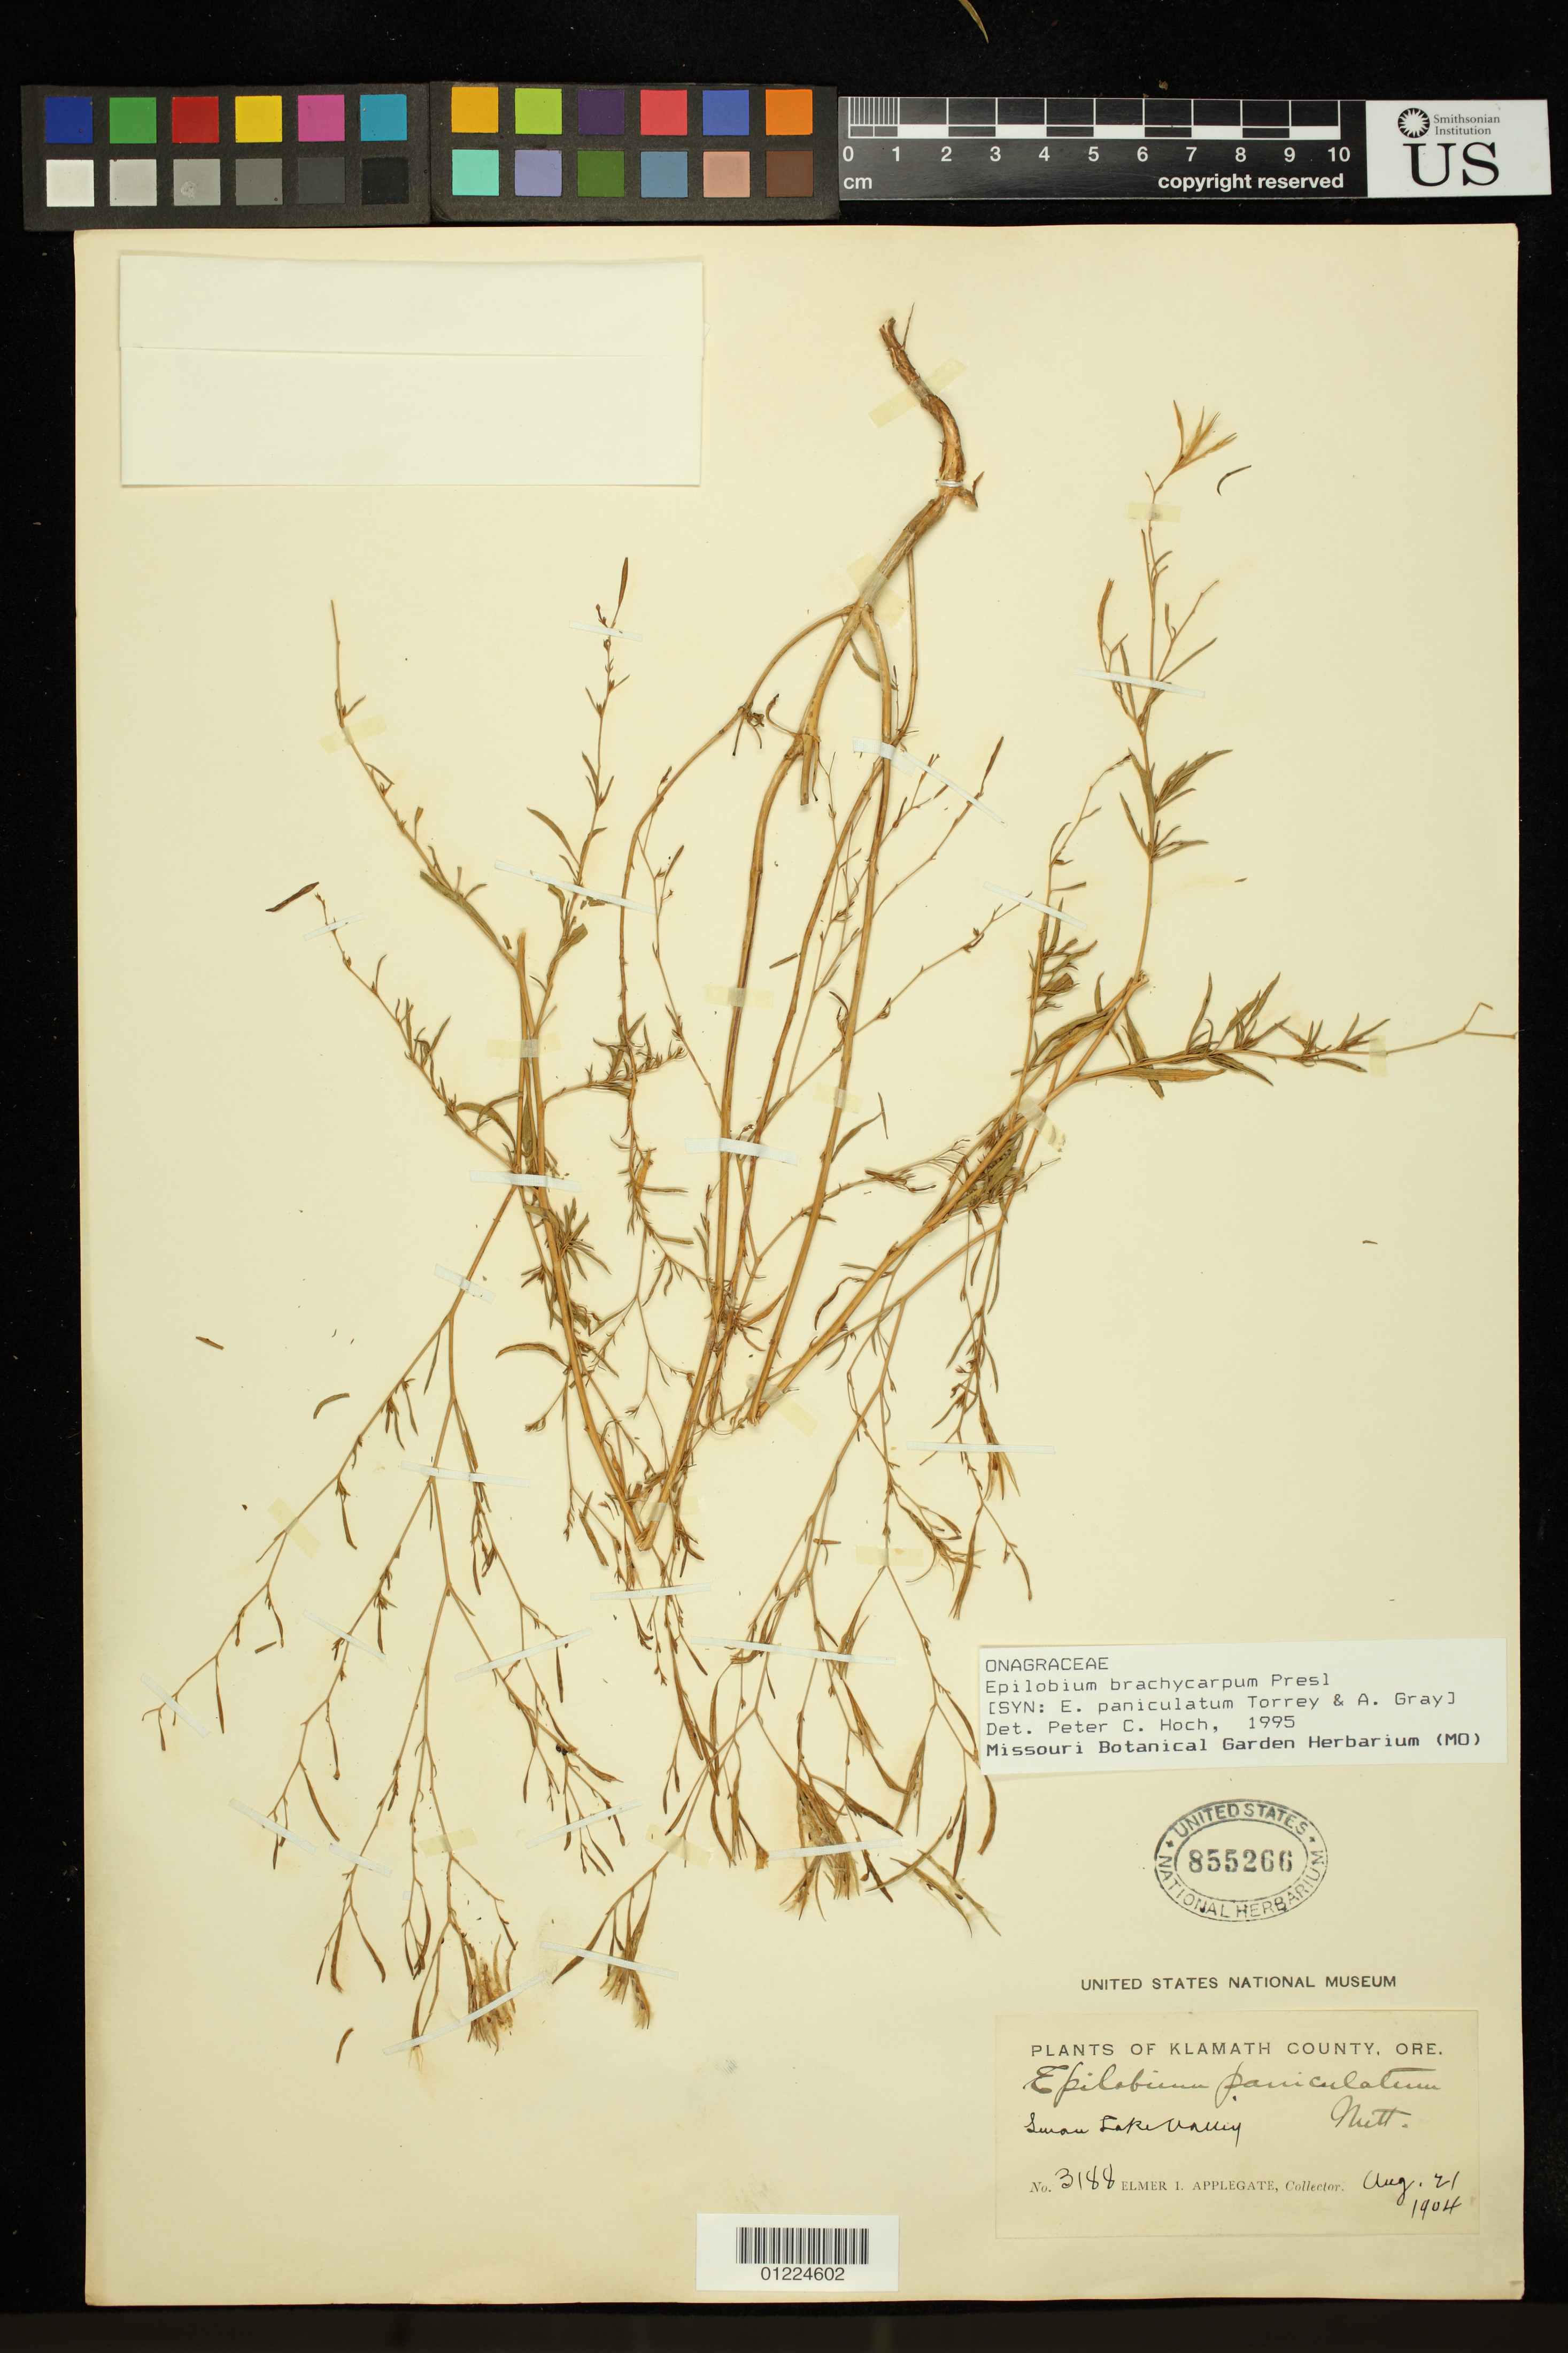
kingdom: Plantae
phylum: Tracheophyta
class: Magnoliopsida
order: Myrtales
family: Onagraceae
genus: Epilobium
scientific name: Epilobium brachycarpum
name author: C. Presl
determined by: Hoch, P. C.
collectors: E. I. Applegate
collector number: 3188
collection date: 1904-08-21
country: United States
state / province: Oregon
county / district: Klamath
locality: Swan Lake Valley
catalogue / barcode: US 855266